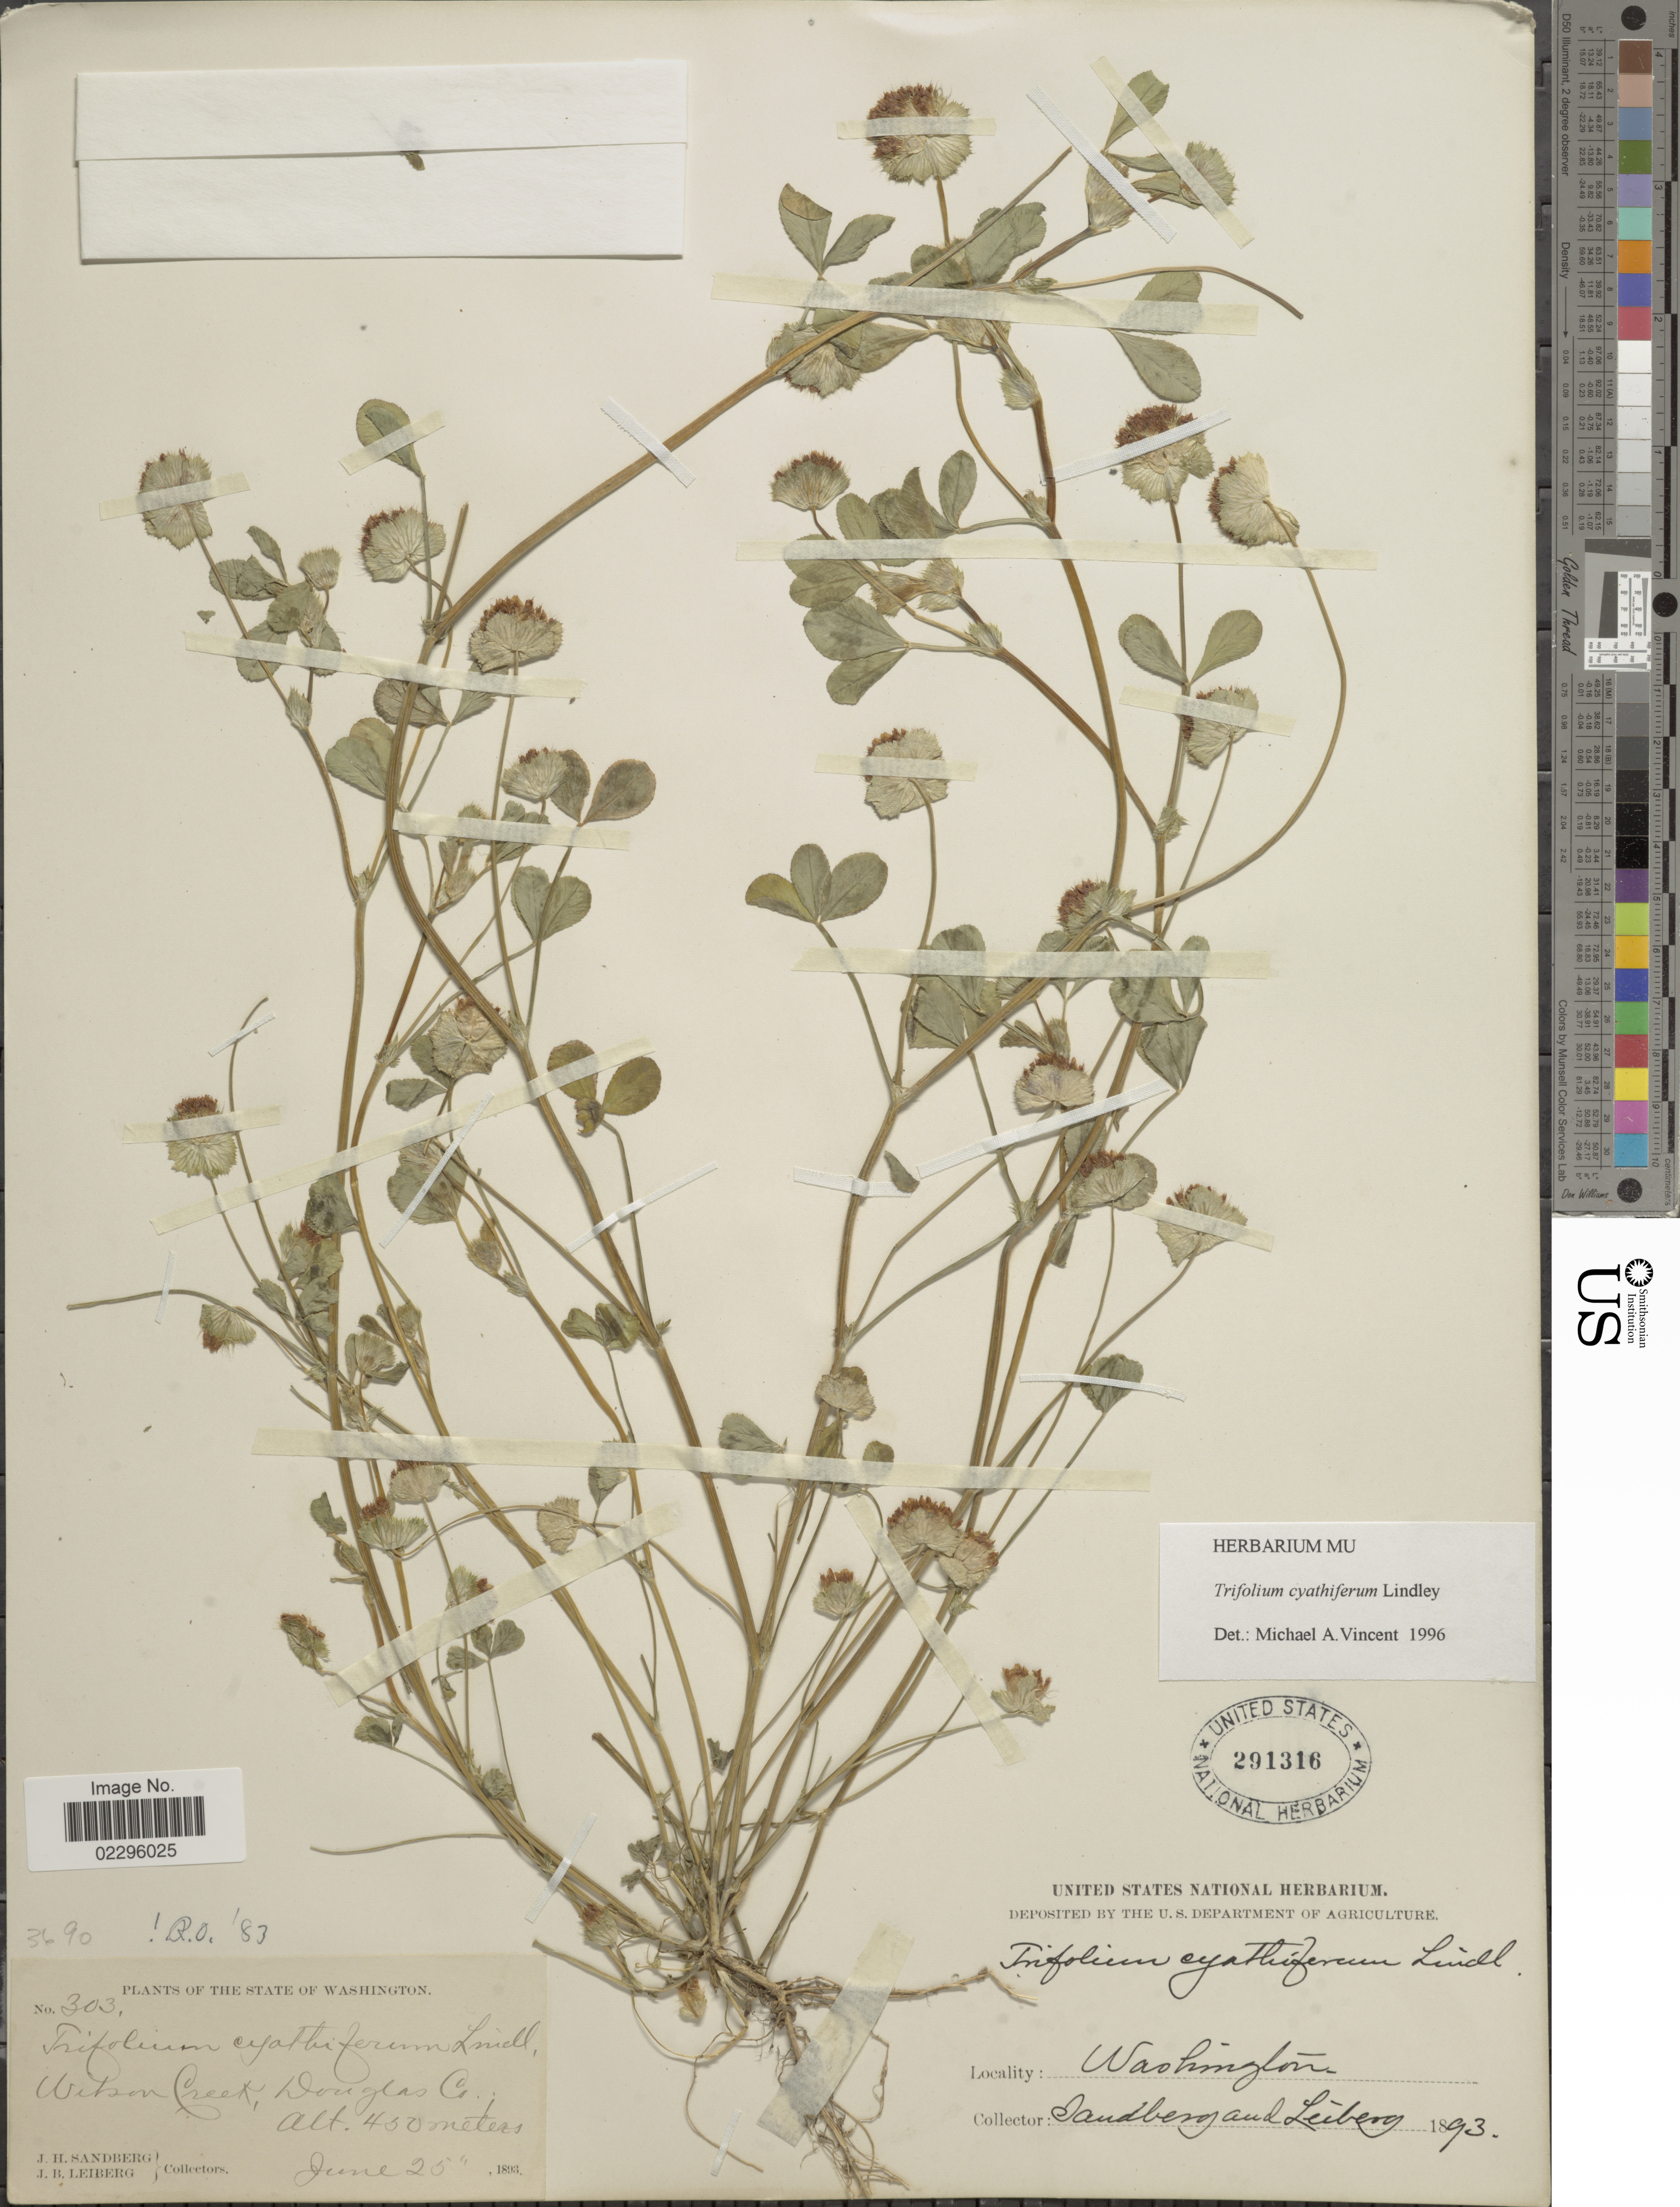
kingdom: Plantae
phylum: Tracheophyta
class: Magnoliopsida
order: Fabales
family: Fabaceae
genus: Trifolium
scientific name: Trifolium cyathiferum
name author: Lindl.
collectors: J. H. Sandberg & J. B. Leiberg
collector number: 303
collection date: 1893-06-25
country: United States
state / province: Washington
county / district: Douglas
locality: Wilson Creek, Douglas Co.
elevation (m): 450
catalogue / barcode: US 291316